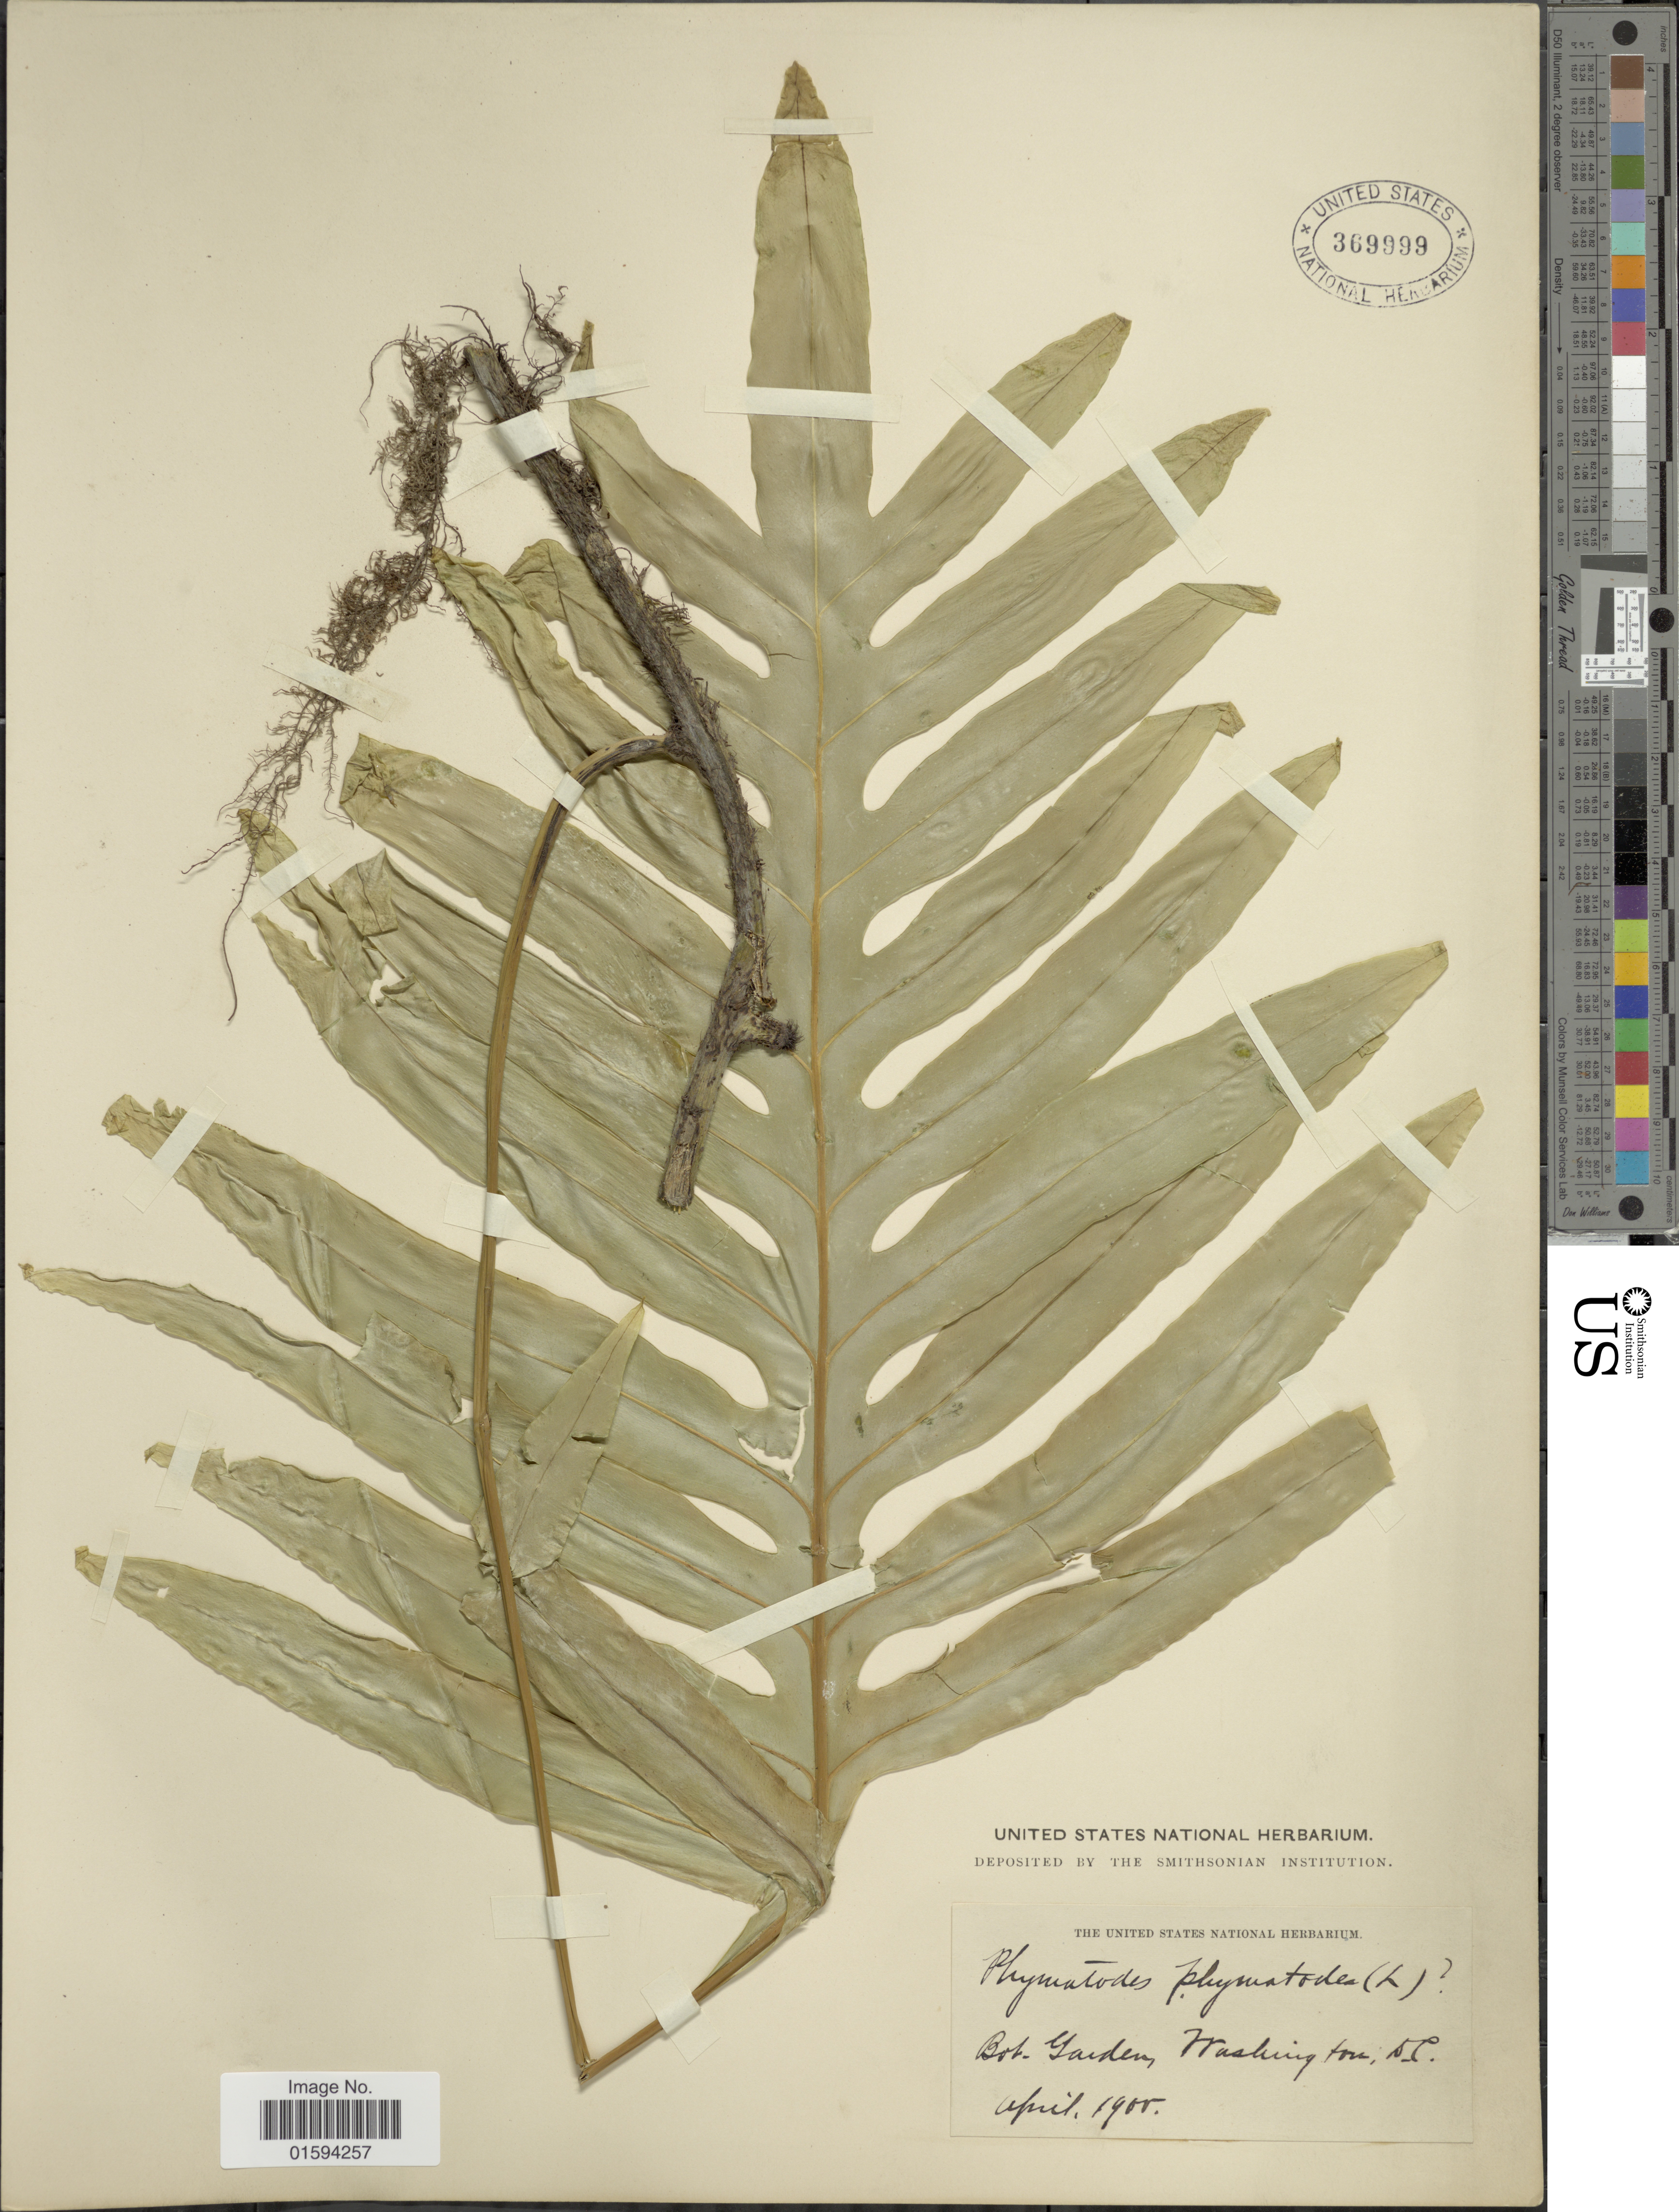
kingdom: Plantae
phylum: Tracheophyta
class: Polypodiopsida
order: Polypodiales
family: Polypodiaceae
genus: Polypodium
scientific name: Polypodium scolopendria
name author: Burm. f.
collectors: Facchini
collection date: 1900-04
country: United States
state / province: District of Columbia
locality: Bot. Garden, Washington, D.C.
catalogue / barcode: US 369999